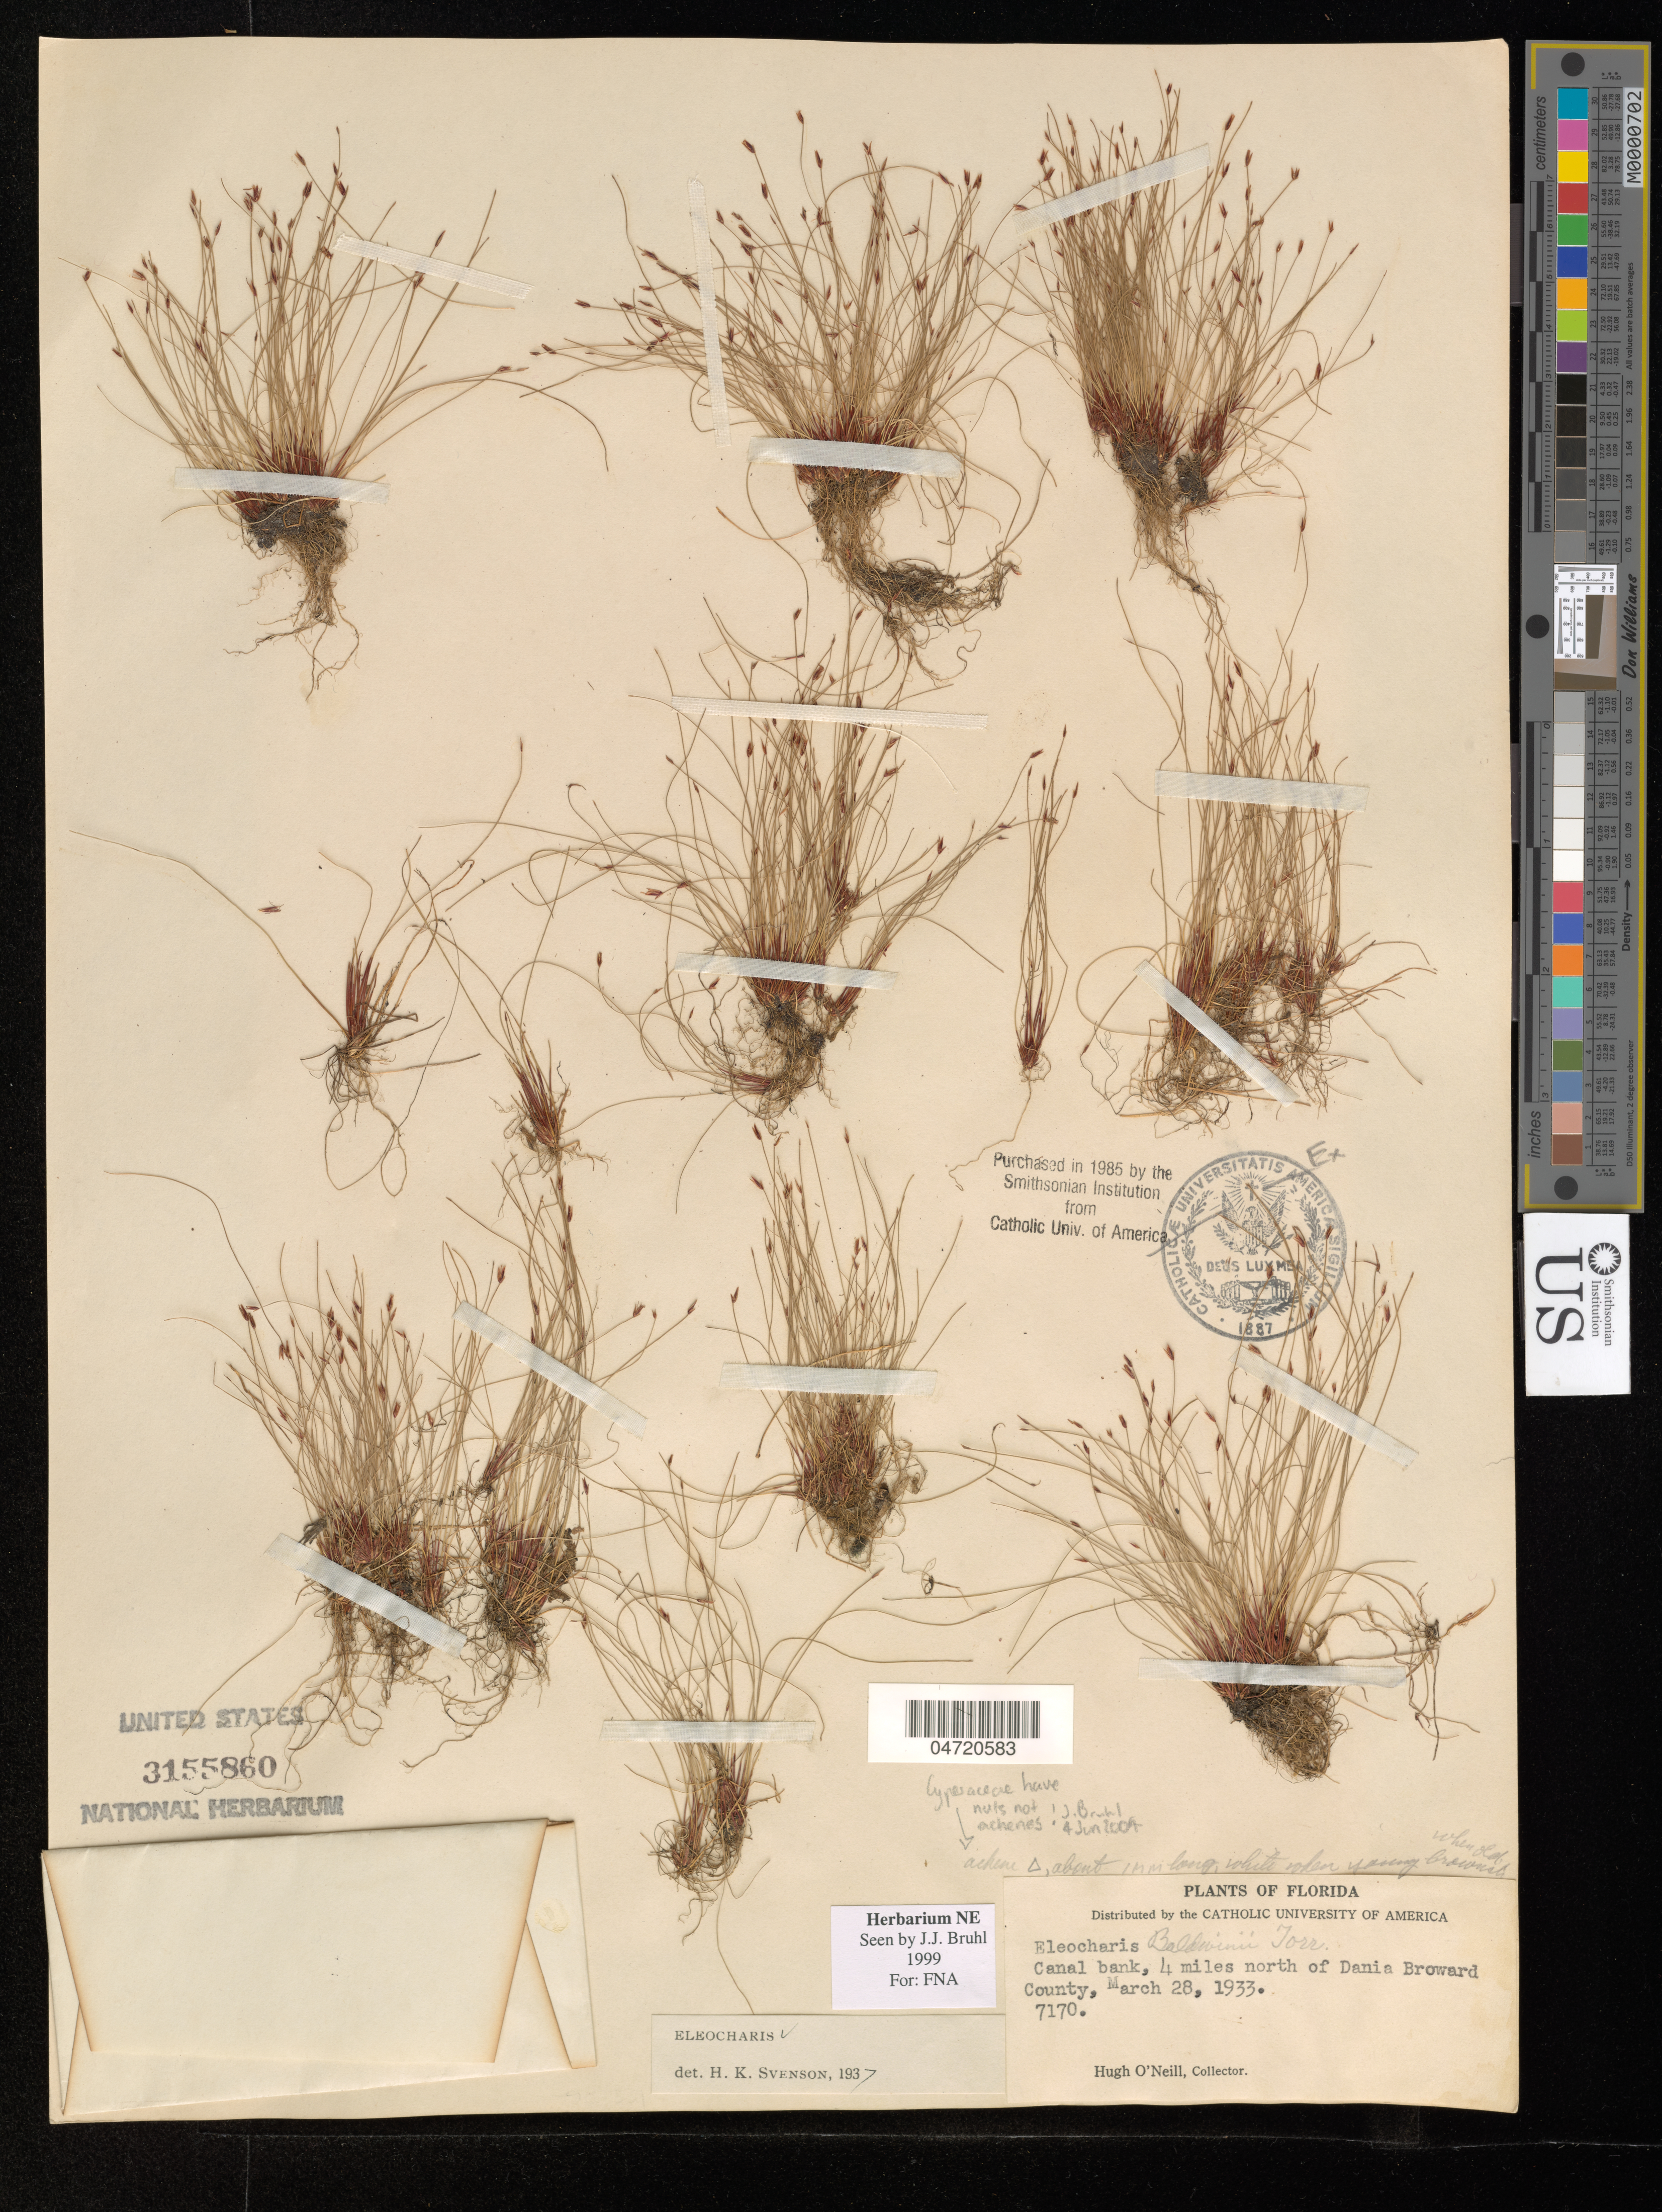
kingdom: Plantae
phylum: Tracheophyta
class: Liliopsida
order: Poales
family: Cyperaceae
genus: Eleocharis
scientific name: Eleocharis baldwinii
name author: (Torr.) Chapm.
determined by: Bruhl, J. J., (NE), University of New England (AUSTRALIA)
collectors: H. O'Neill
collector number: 7170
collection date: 1933-03-28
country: United States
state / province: Florida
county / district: Broward County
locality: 4 miles N of Dania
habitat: Canal bank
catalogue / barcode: US 3155860